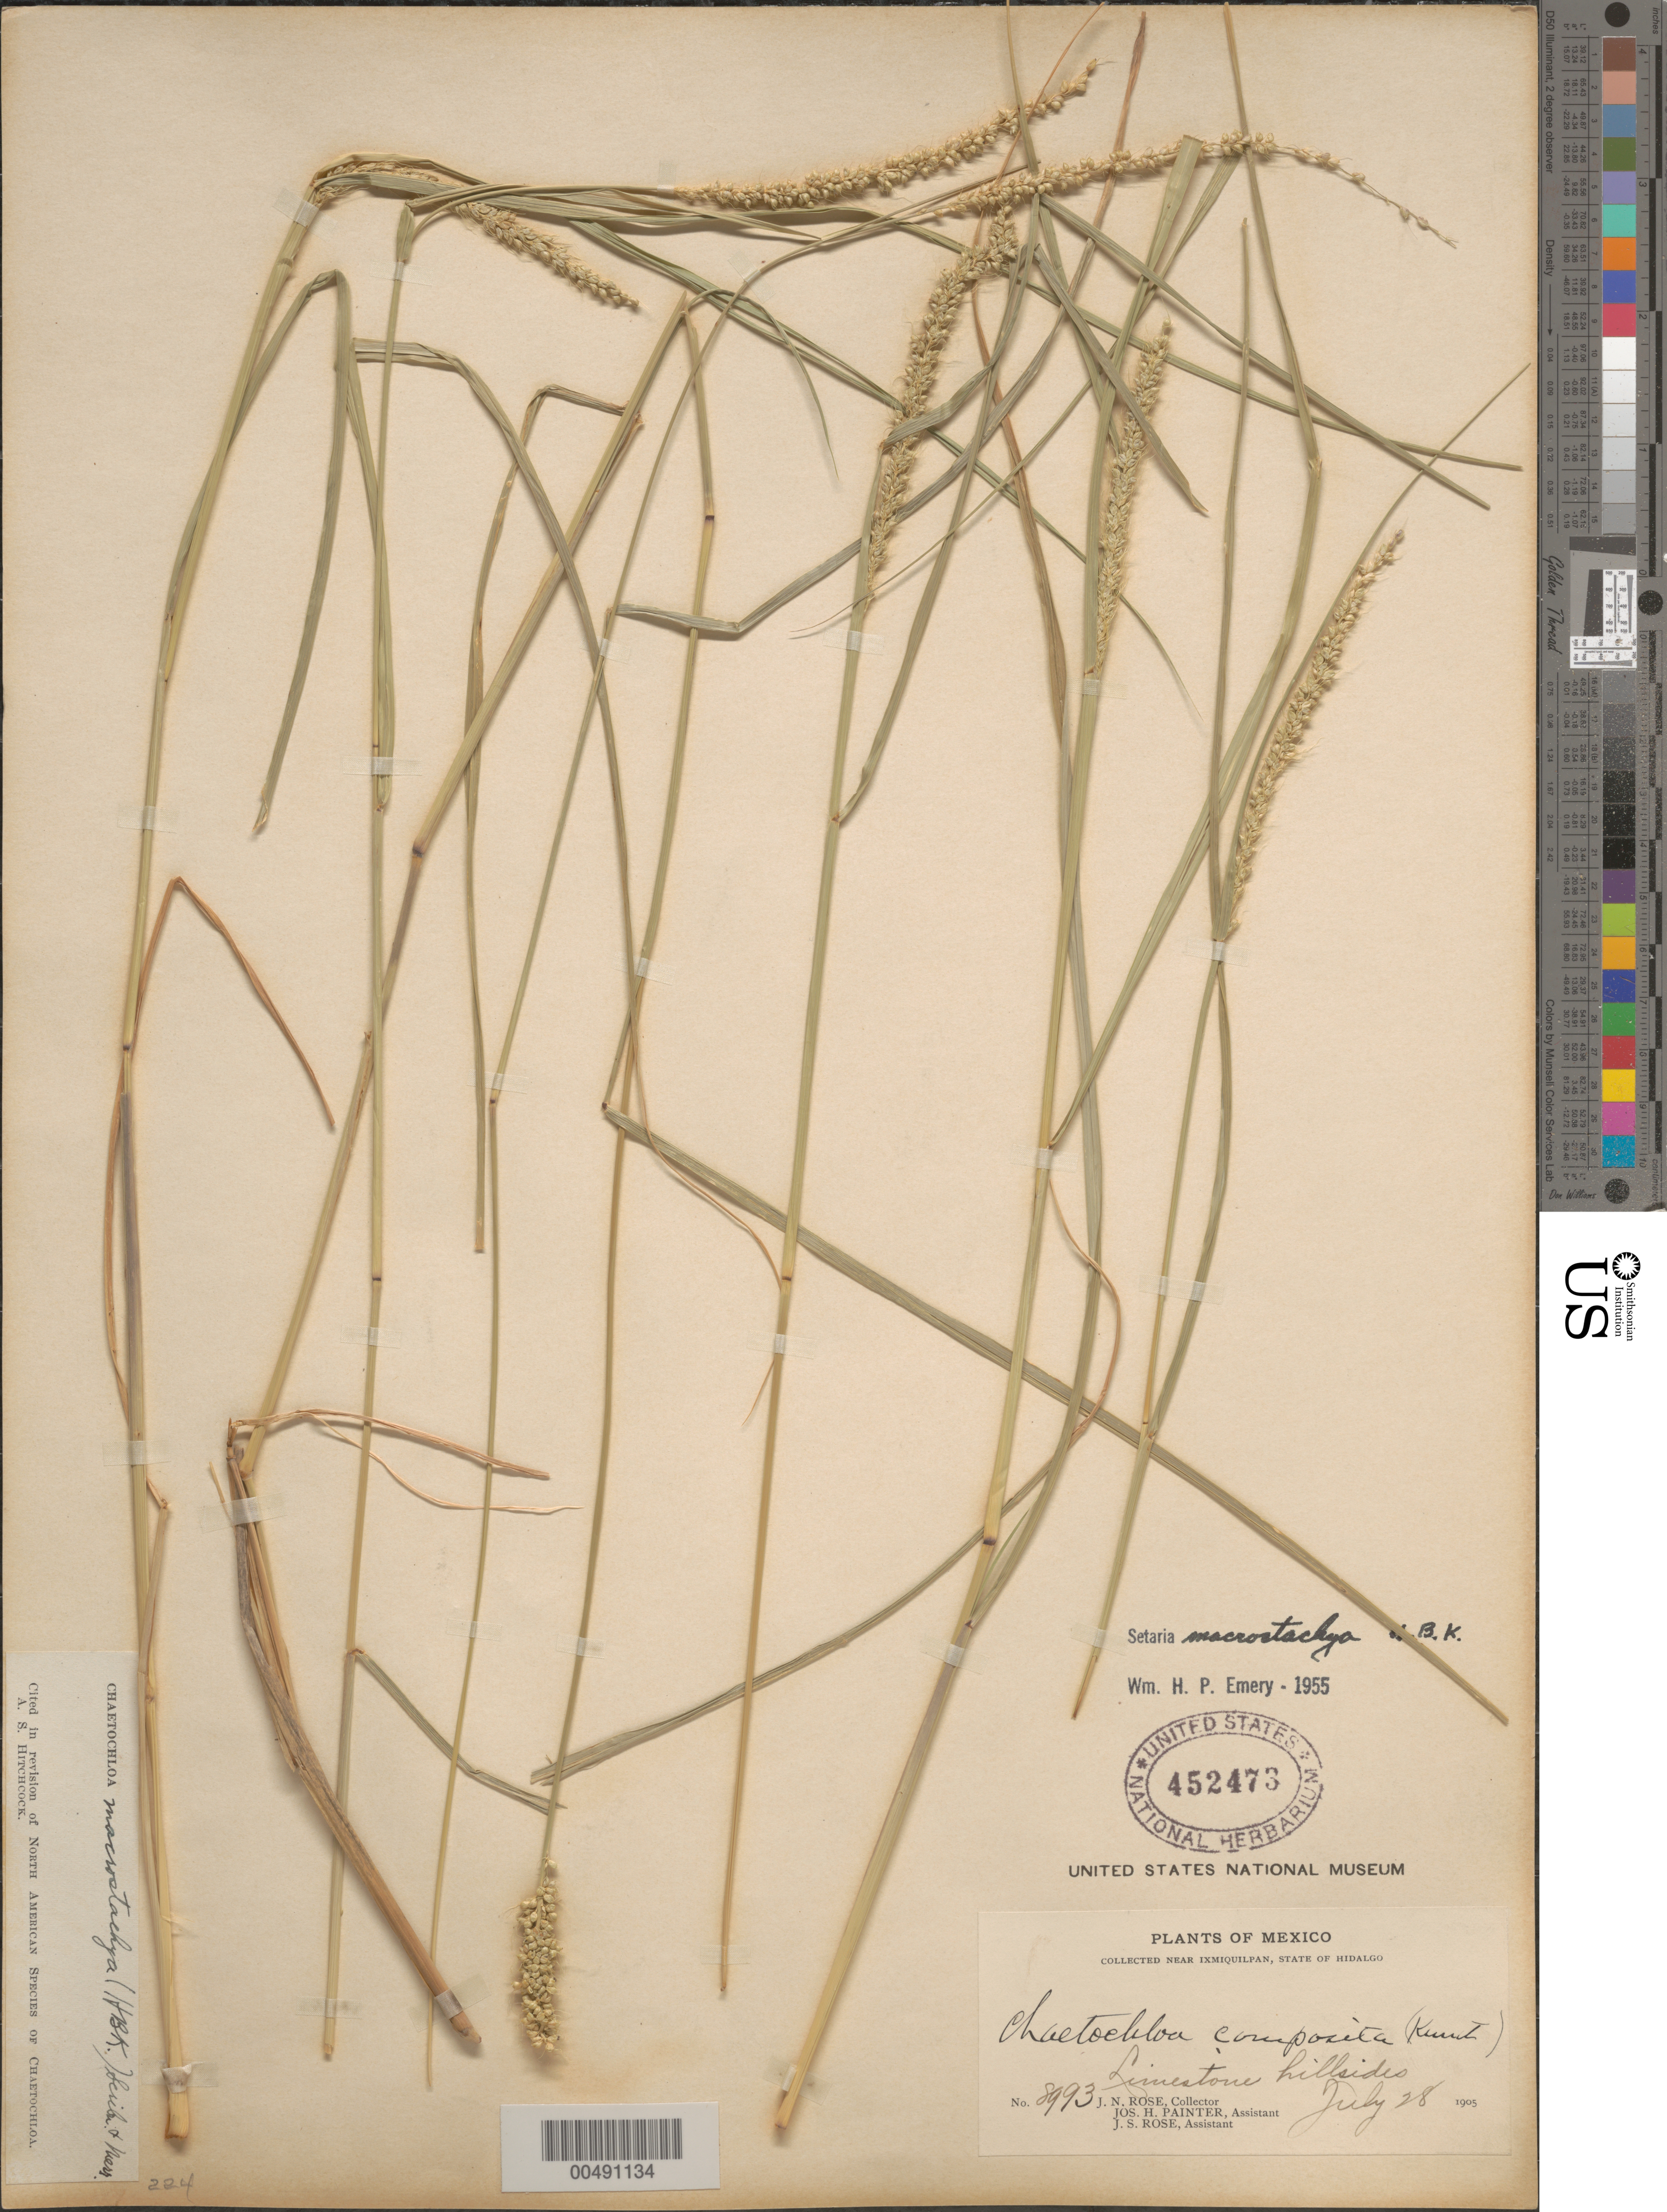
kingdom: Plantae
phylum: Tracheophyta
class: Liliopsida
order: Poales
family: Poaceae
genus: Setaria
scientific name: Setaria macrostachya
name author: Kunth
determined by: Emery, W. H. P.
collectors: J. N. Rose, J. H. Painter & J. S. Rose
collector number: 8993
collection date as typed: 28 Jul 1905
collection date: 1905-07-28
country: Mexico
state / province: Hidalgo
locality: Near Ixmiquilpan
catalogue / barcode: US 452473